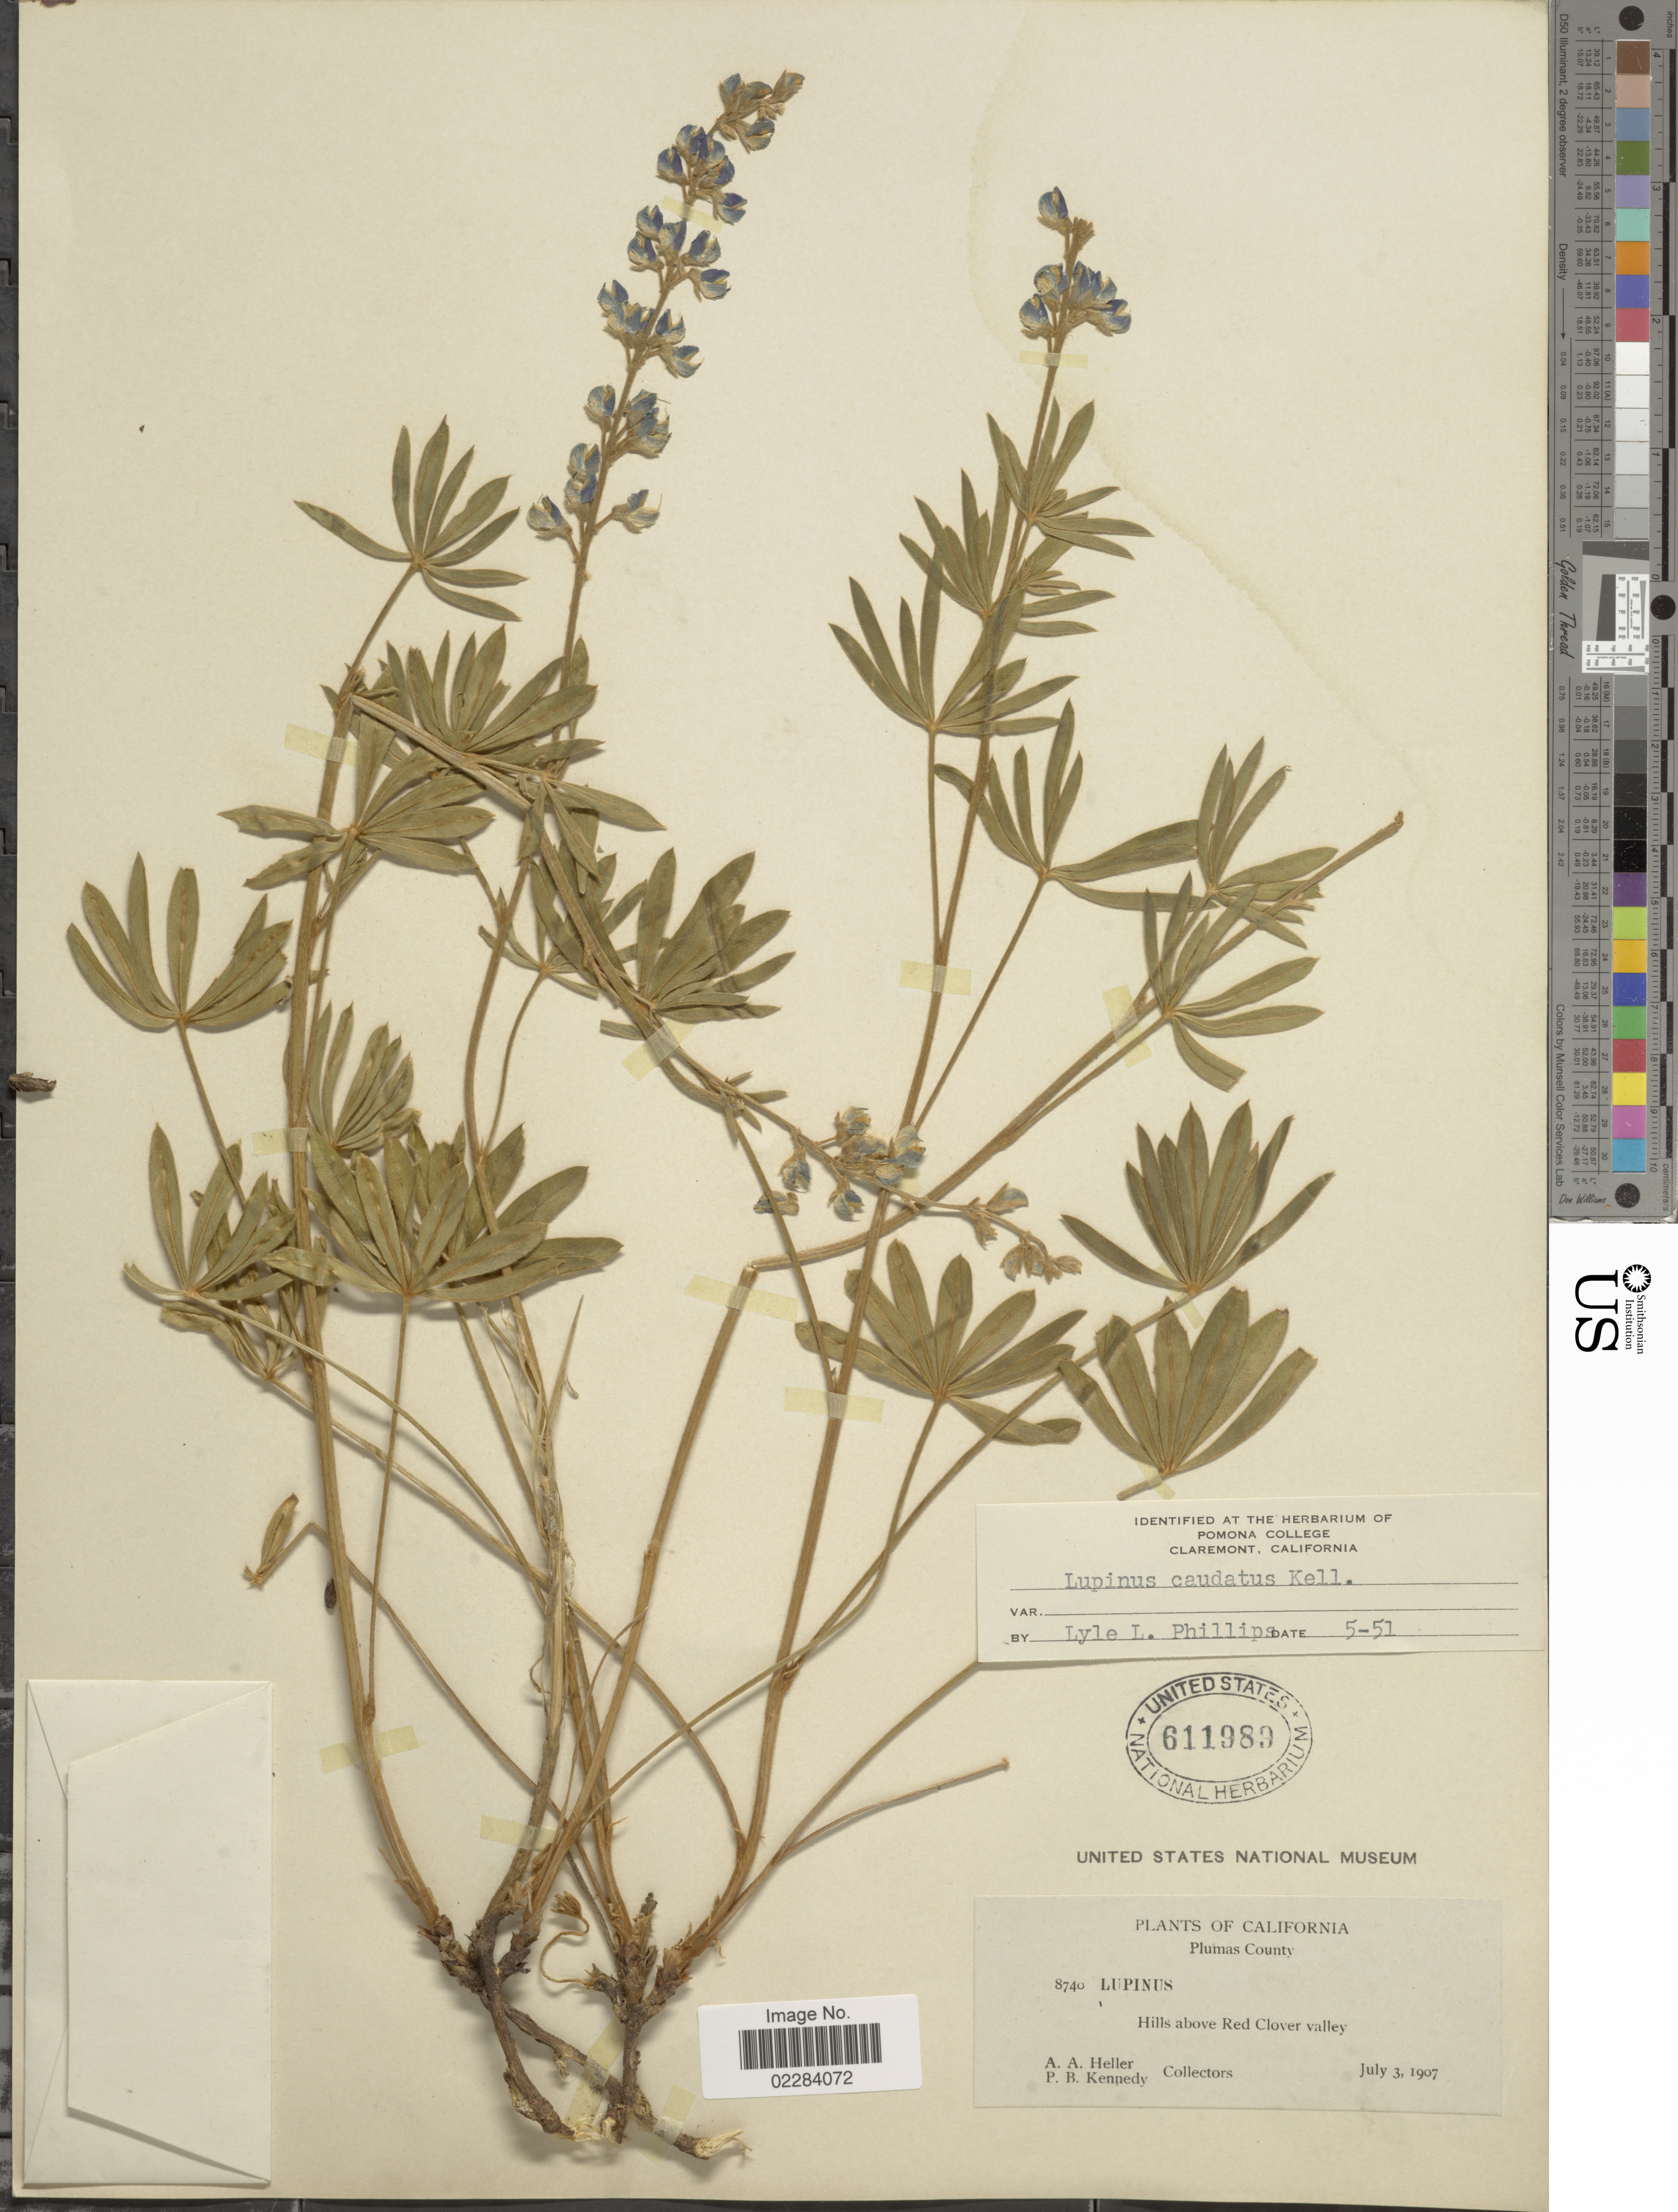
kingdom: Plantae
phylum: Tracheophyta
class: Magnoliopsida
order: Fabales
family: Fabaceae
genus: Lupinus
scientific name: Lupinus argenteus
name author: Pursh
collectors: A. A. Heller & P. B. Kennedy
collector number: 8740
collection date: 1907-07-03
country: United States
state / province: California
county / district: Plumas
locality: Plumas County. Hills above Red Clover Valley.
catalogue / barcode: US 611980